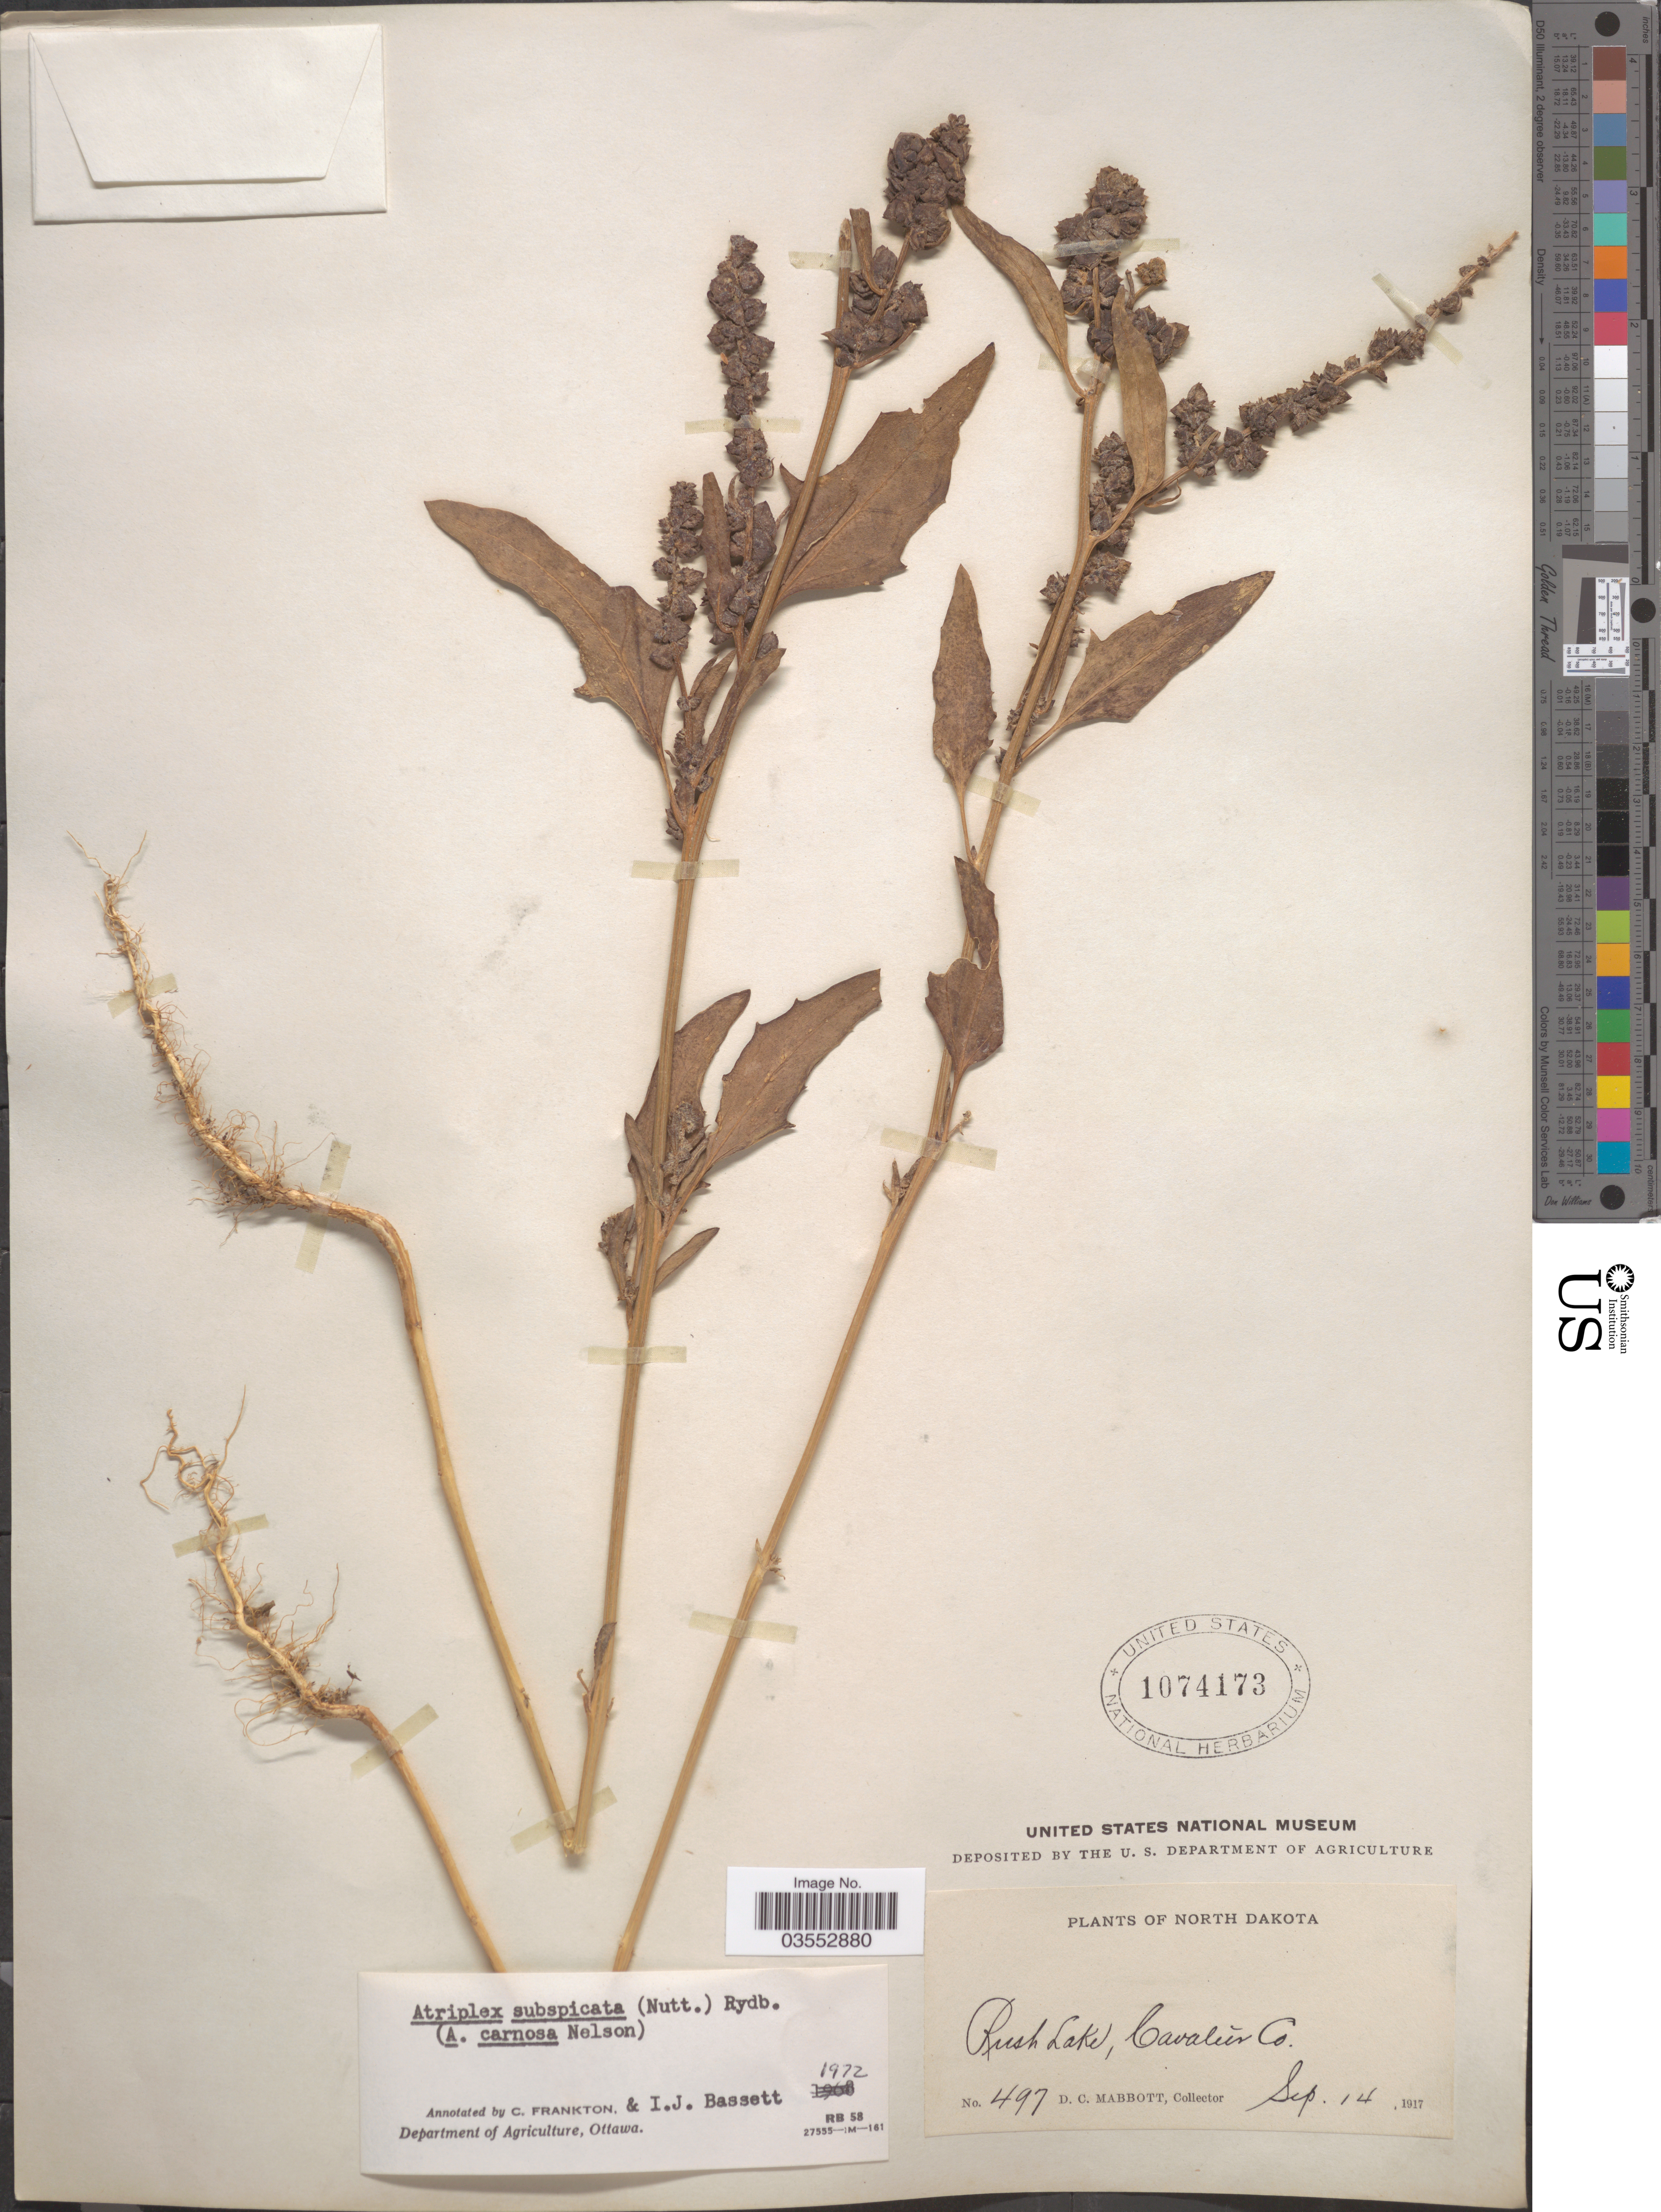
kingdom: Plantae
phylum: Tracheophyta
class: Magnoliopsida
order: Caryophyllales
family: Amaranthaceae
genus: Atriplex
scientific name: Atriplex subspicata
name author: (Nutt.) Rydb.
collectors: D. Mabbott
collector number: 497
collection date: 1917-09-14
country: United States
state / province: North Dakota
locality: Rush Lake, Cavalier Co.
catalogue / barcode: US 1074173